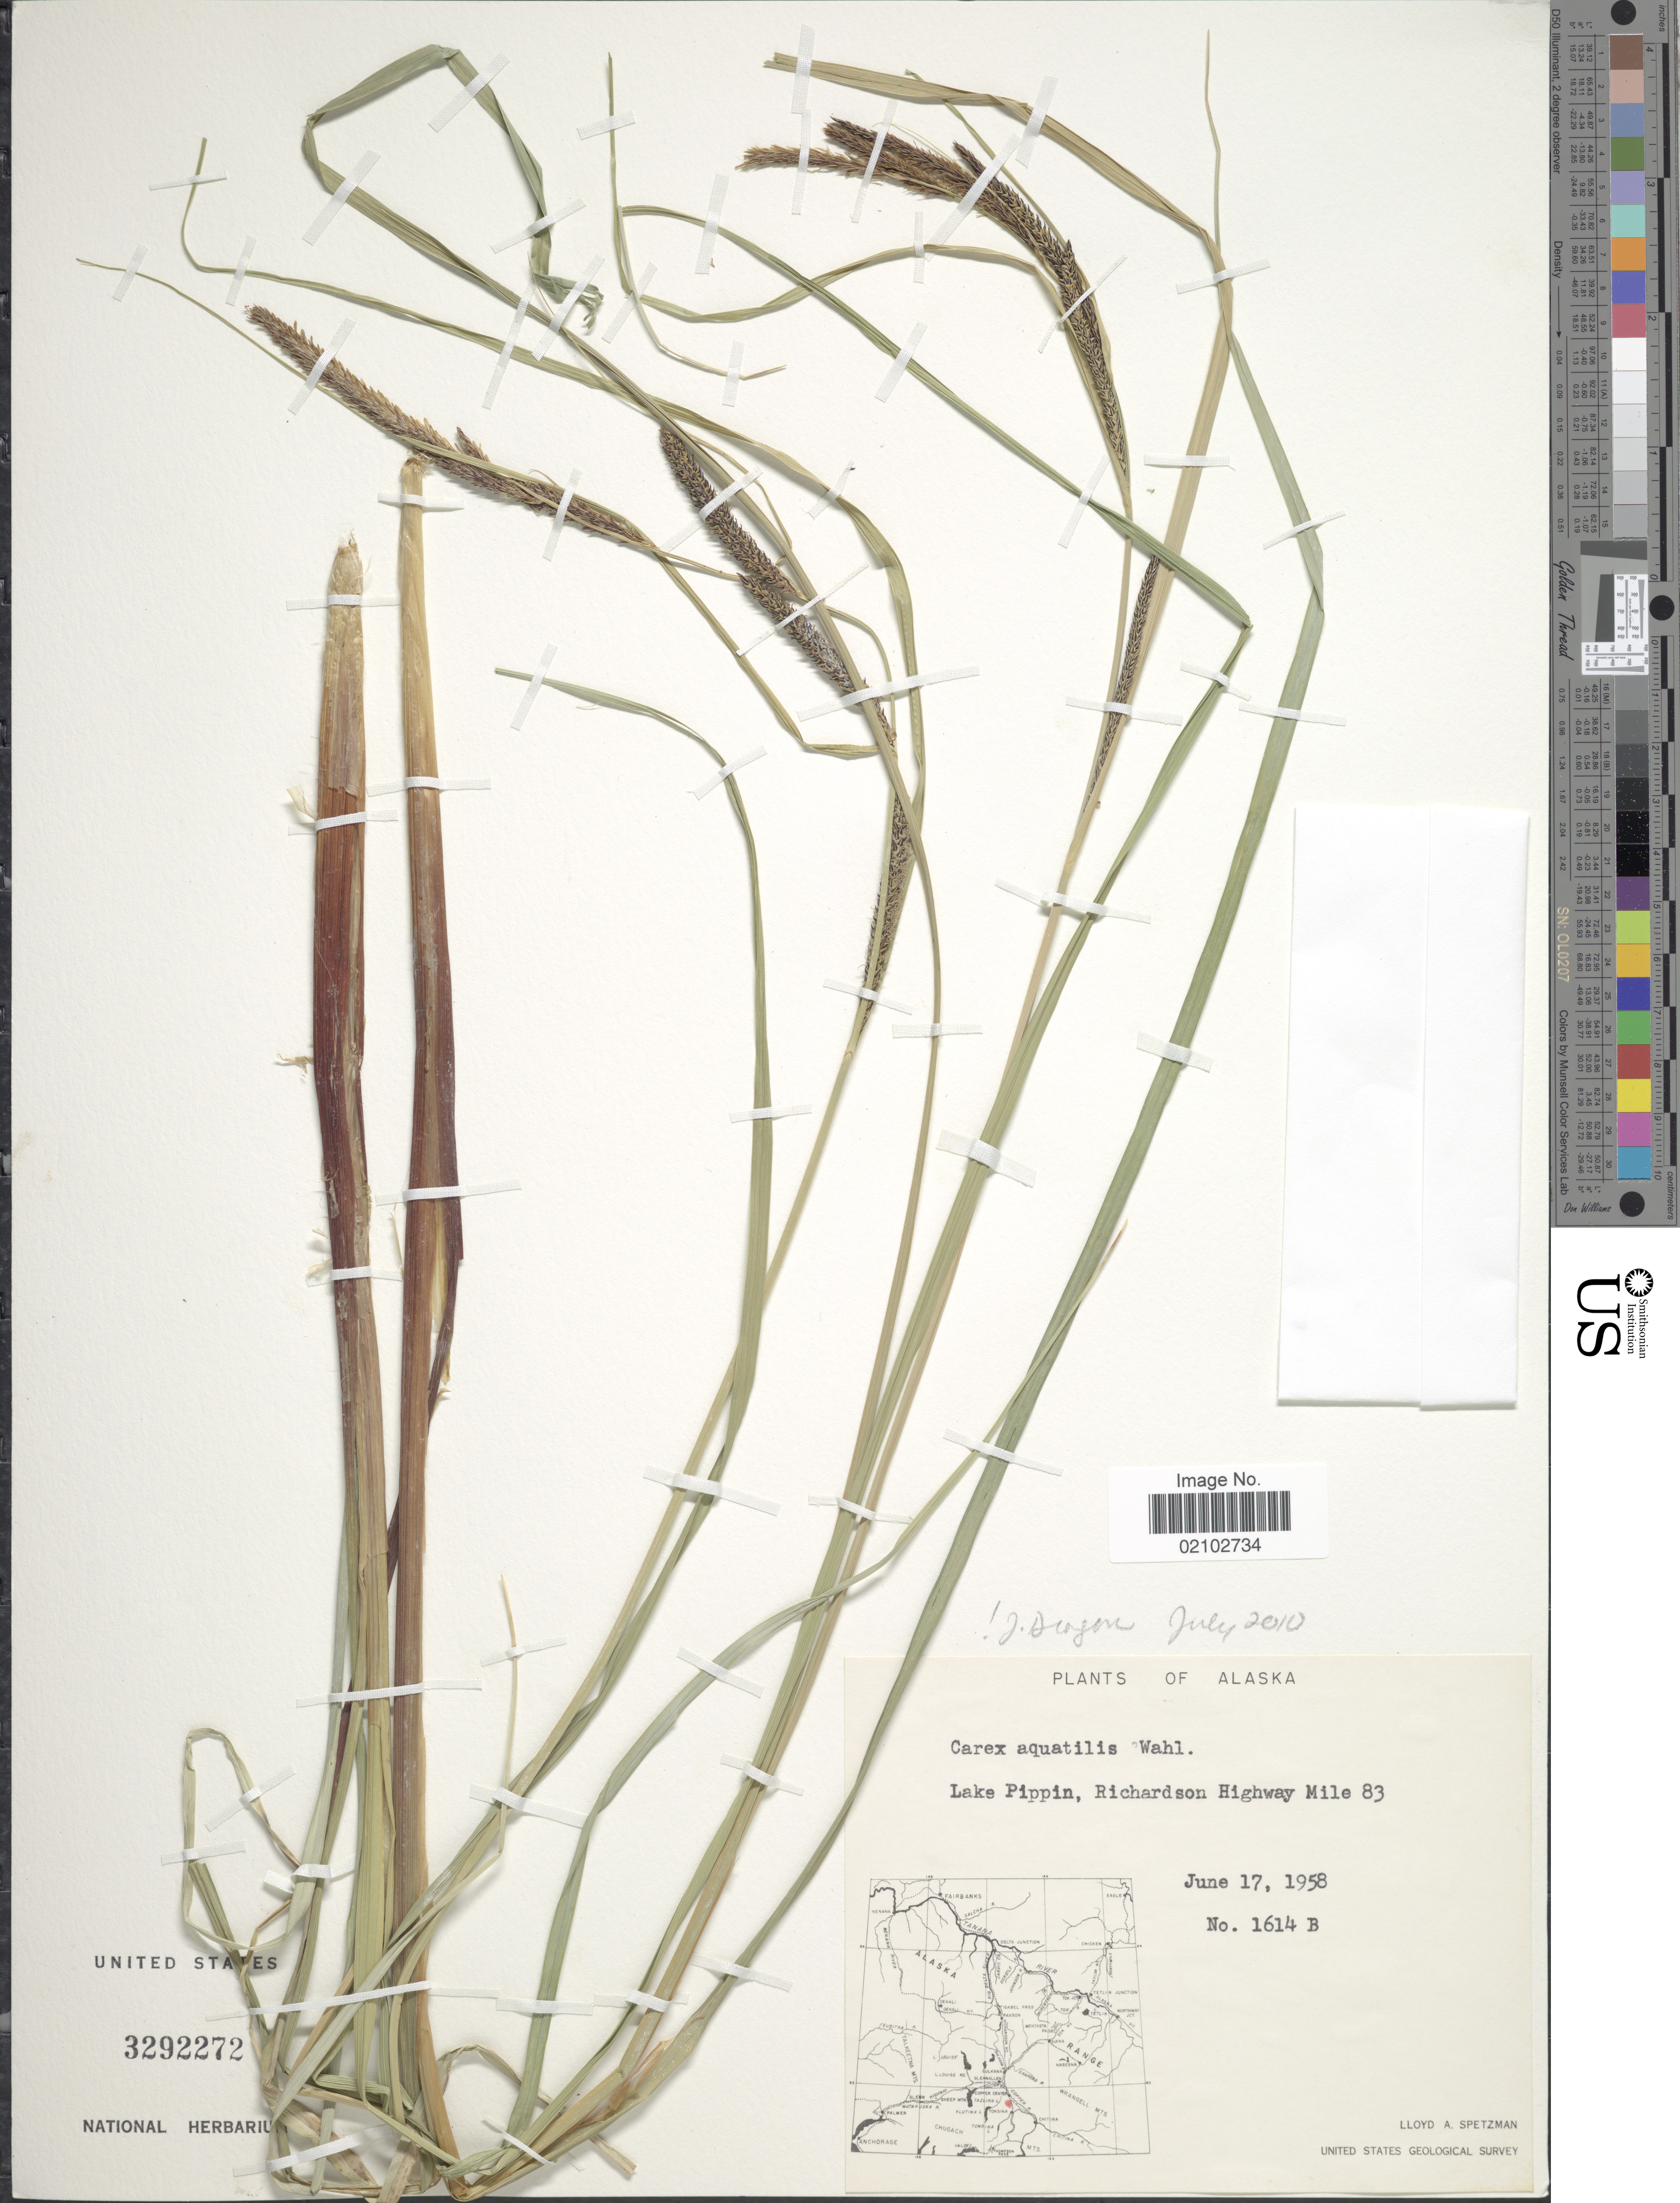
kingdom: Plantae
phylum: Tracheophyta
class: Liliopsida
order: Poales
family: Cyperaceae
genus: Carex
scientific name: Carex aquatilis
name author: Wahlenb.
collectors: L. Spetzman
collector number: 1614B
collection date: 1958-06-17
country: United States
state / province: Alaska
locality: Lake Pippin, Richardson Highway Mile 83.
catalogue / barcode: US 3292272